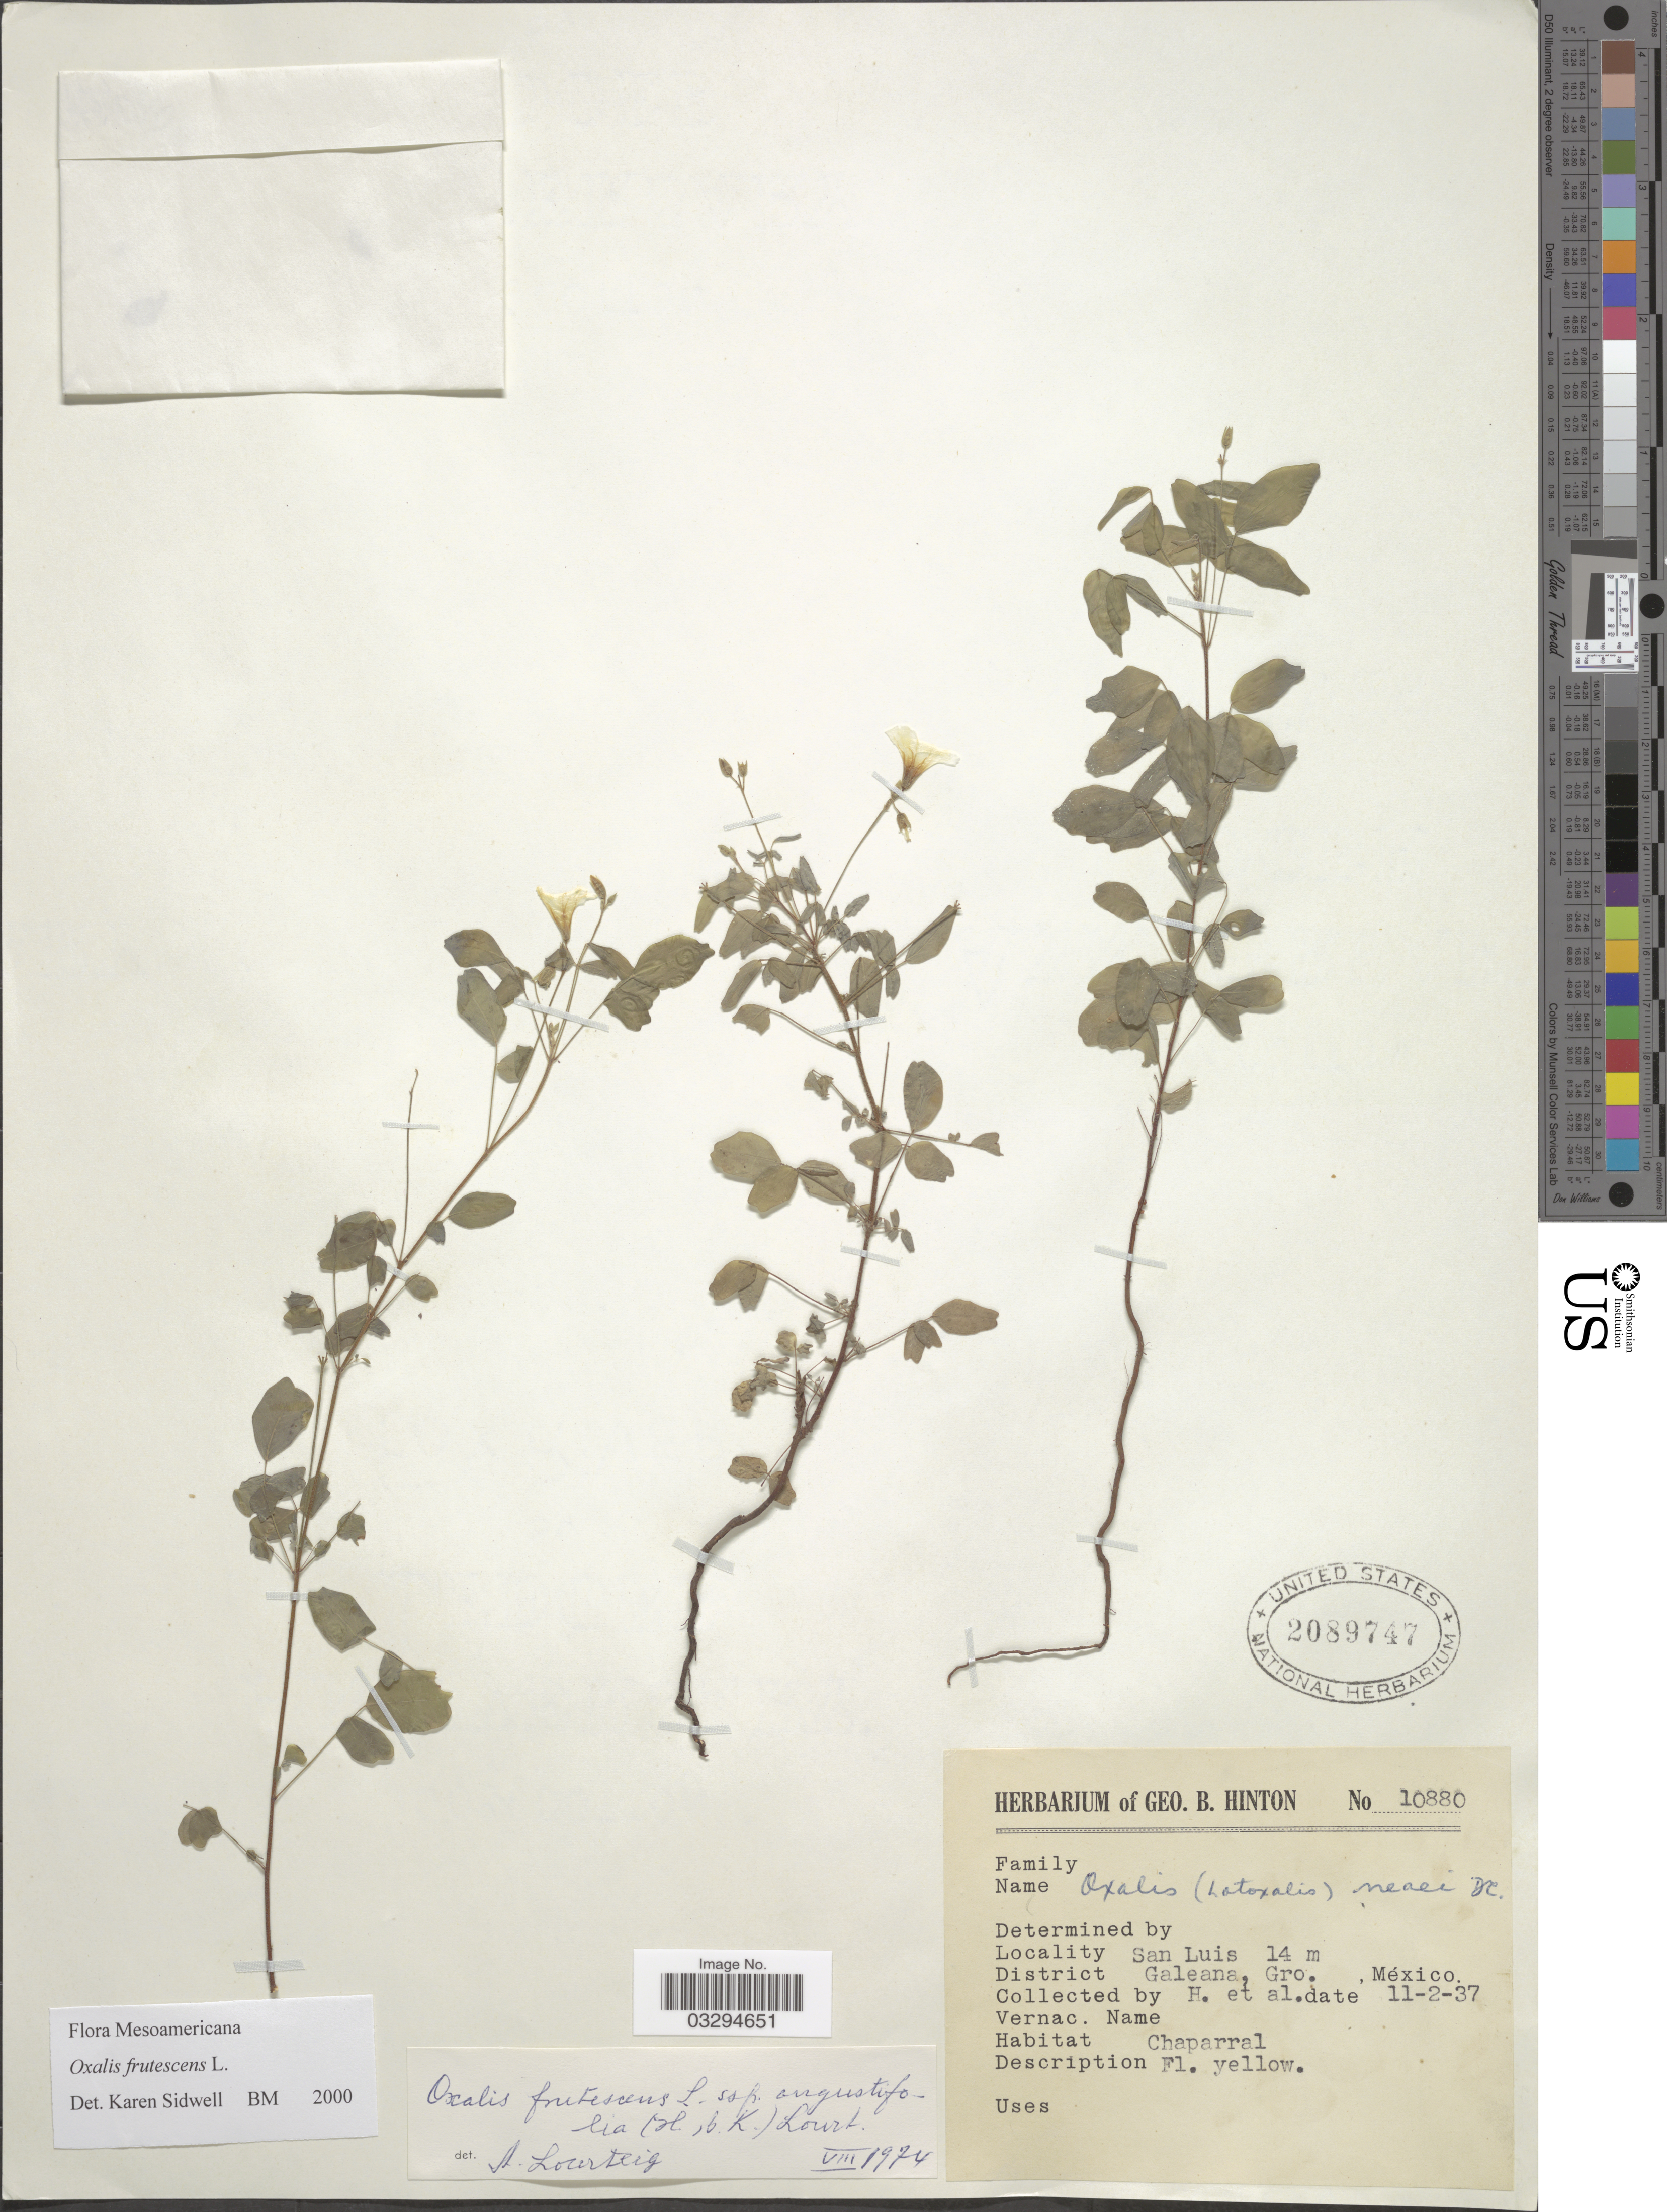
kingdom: Plantae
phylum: Tracheophyta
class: Magnoliopsida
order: Oxalidales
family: Oxalidaceae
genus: Oxalis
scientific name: Oxalis frutescens subsp. angustifolia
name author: (Kunth) Lourteig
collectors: G. B. Hinton & et al.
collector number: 10880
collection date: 1937-02-11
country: Mexico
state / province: Guerrero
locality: San Luis. District Galeana.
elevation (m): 14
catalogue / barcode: US 2089747